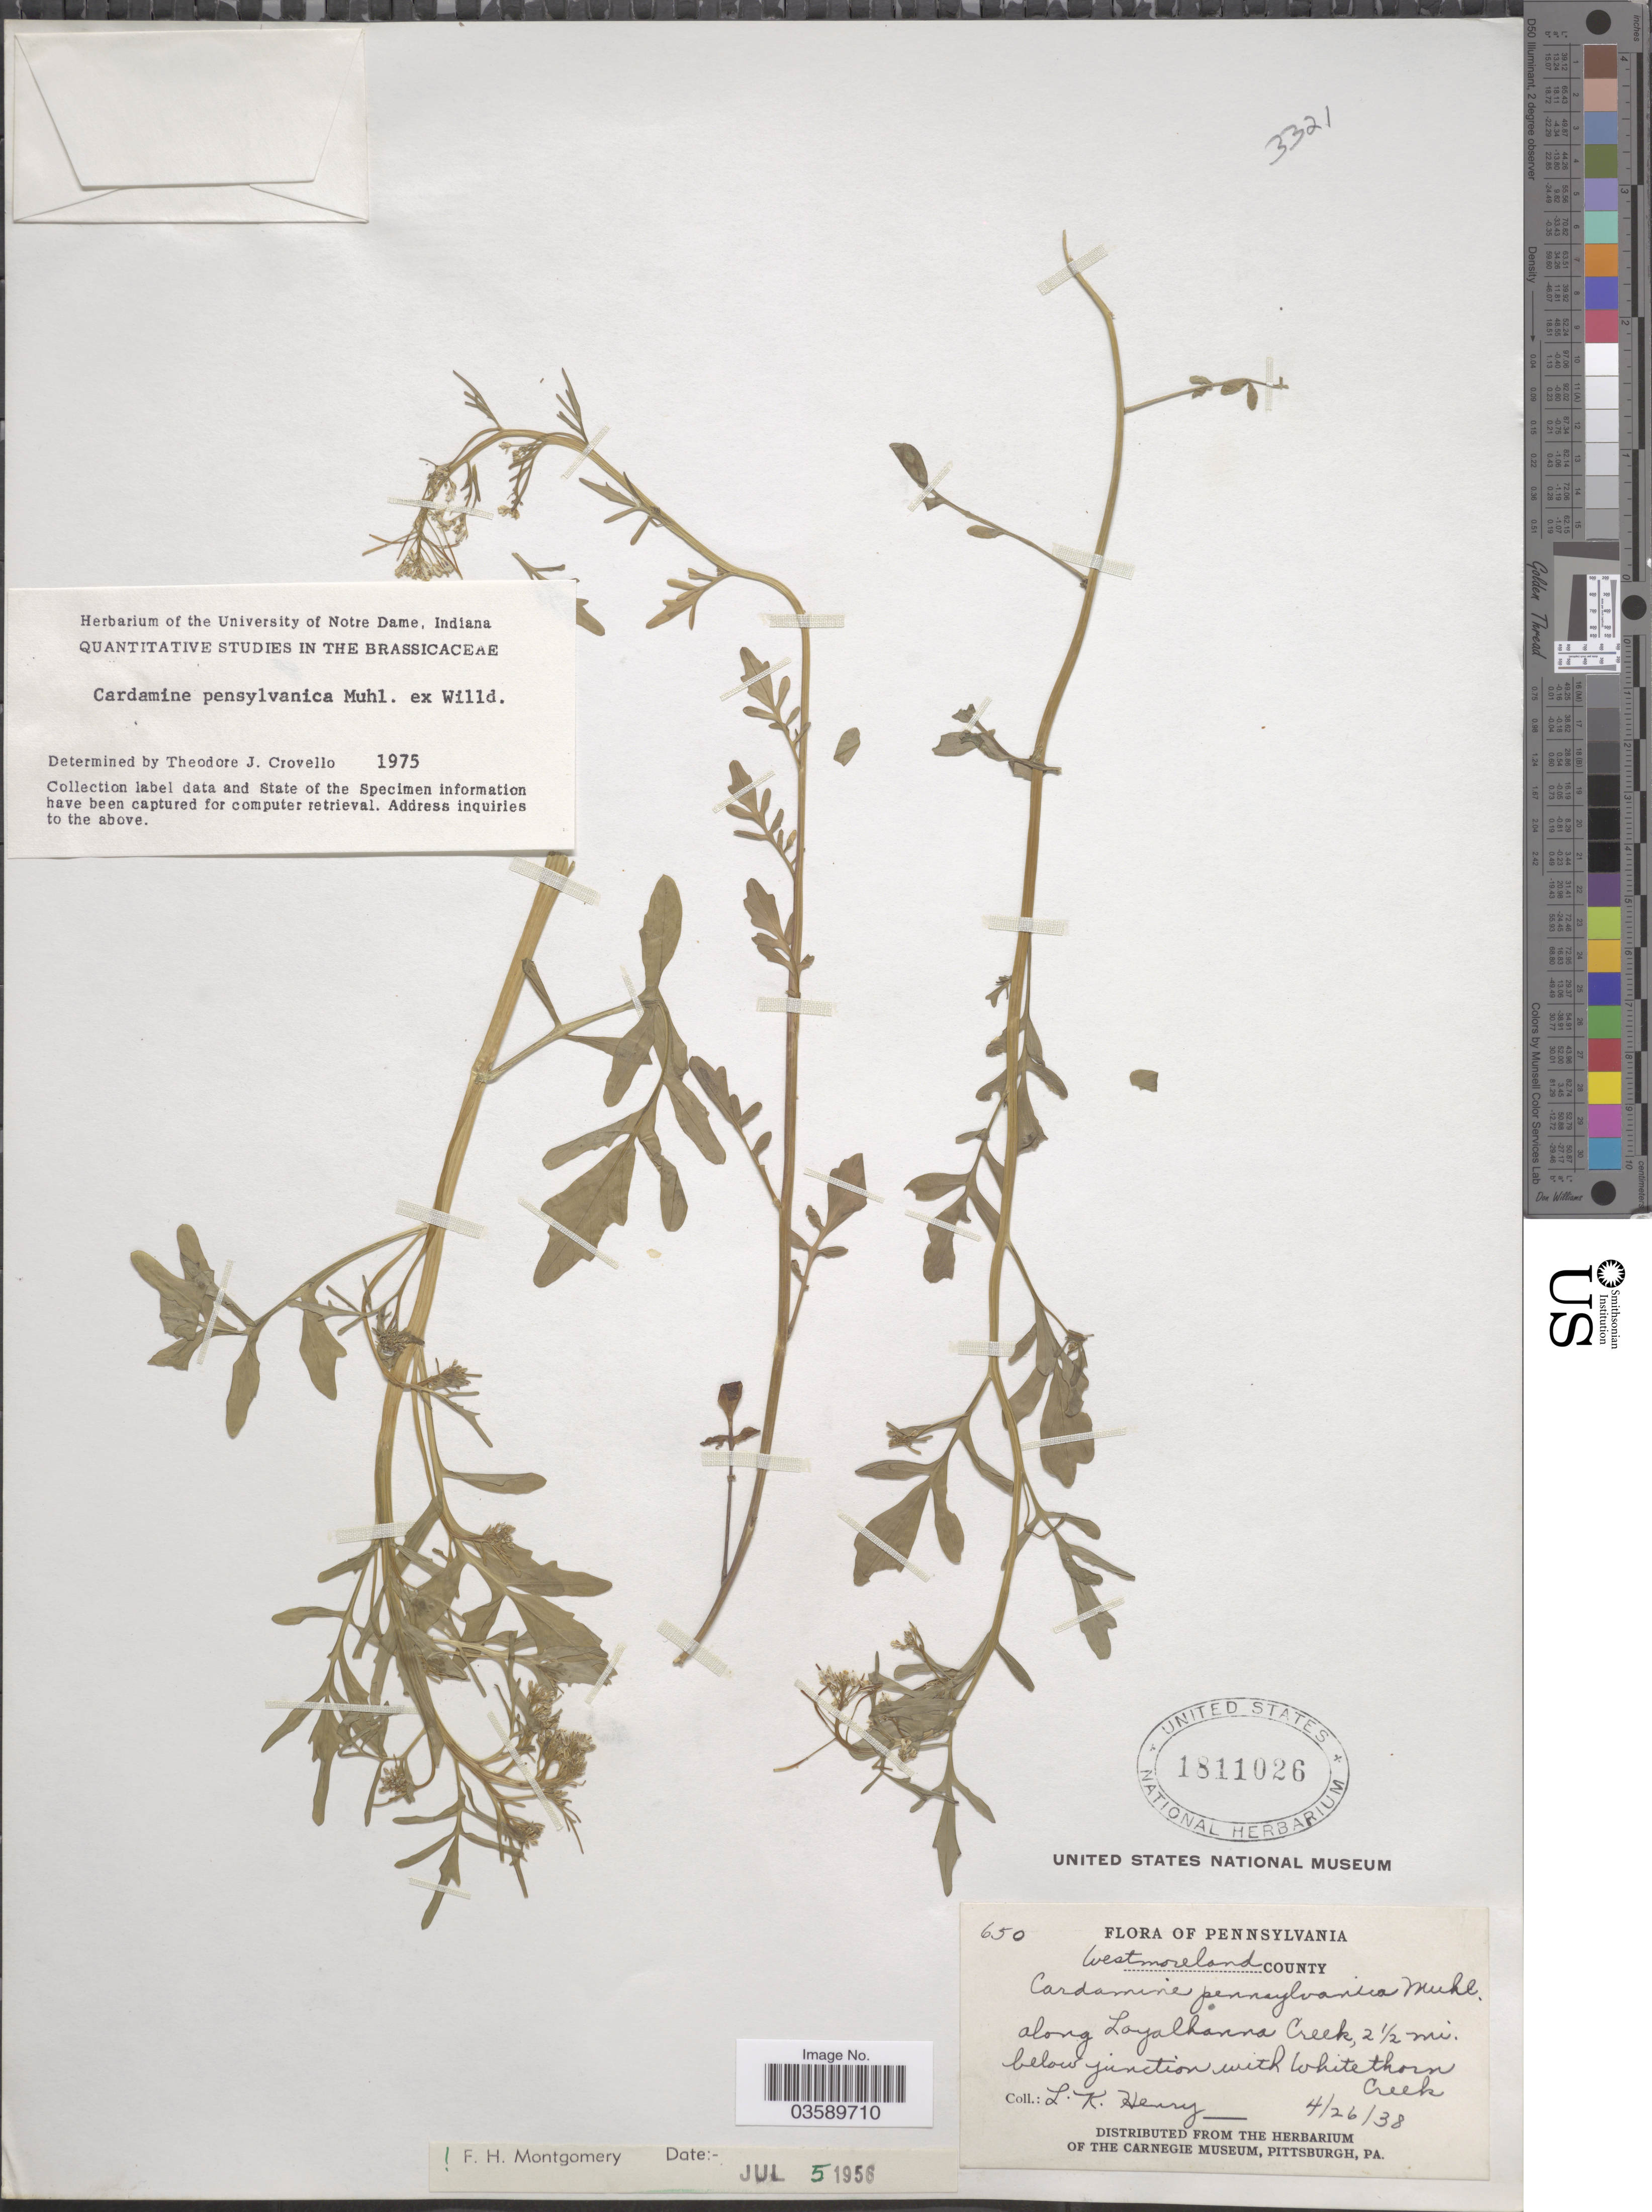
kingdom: Plantae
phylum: Tracheophyta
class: Magnoliopsida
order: Brassicales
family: Brassicaceae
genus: Cardamine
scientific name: Cardamine pensylvanica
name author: Muhl. ex Willd.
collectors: L. K. Henry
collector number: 650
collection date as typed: Transcribed d/m/y: 26/4/38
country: United States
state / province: Pennsylvania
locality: Westmoreland County. Along Loyalhanna Creek, 2½ mi. below junction with Whitethorn Creek.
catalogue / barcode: US 1811026